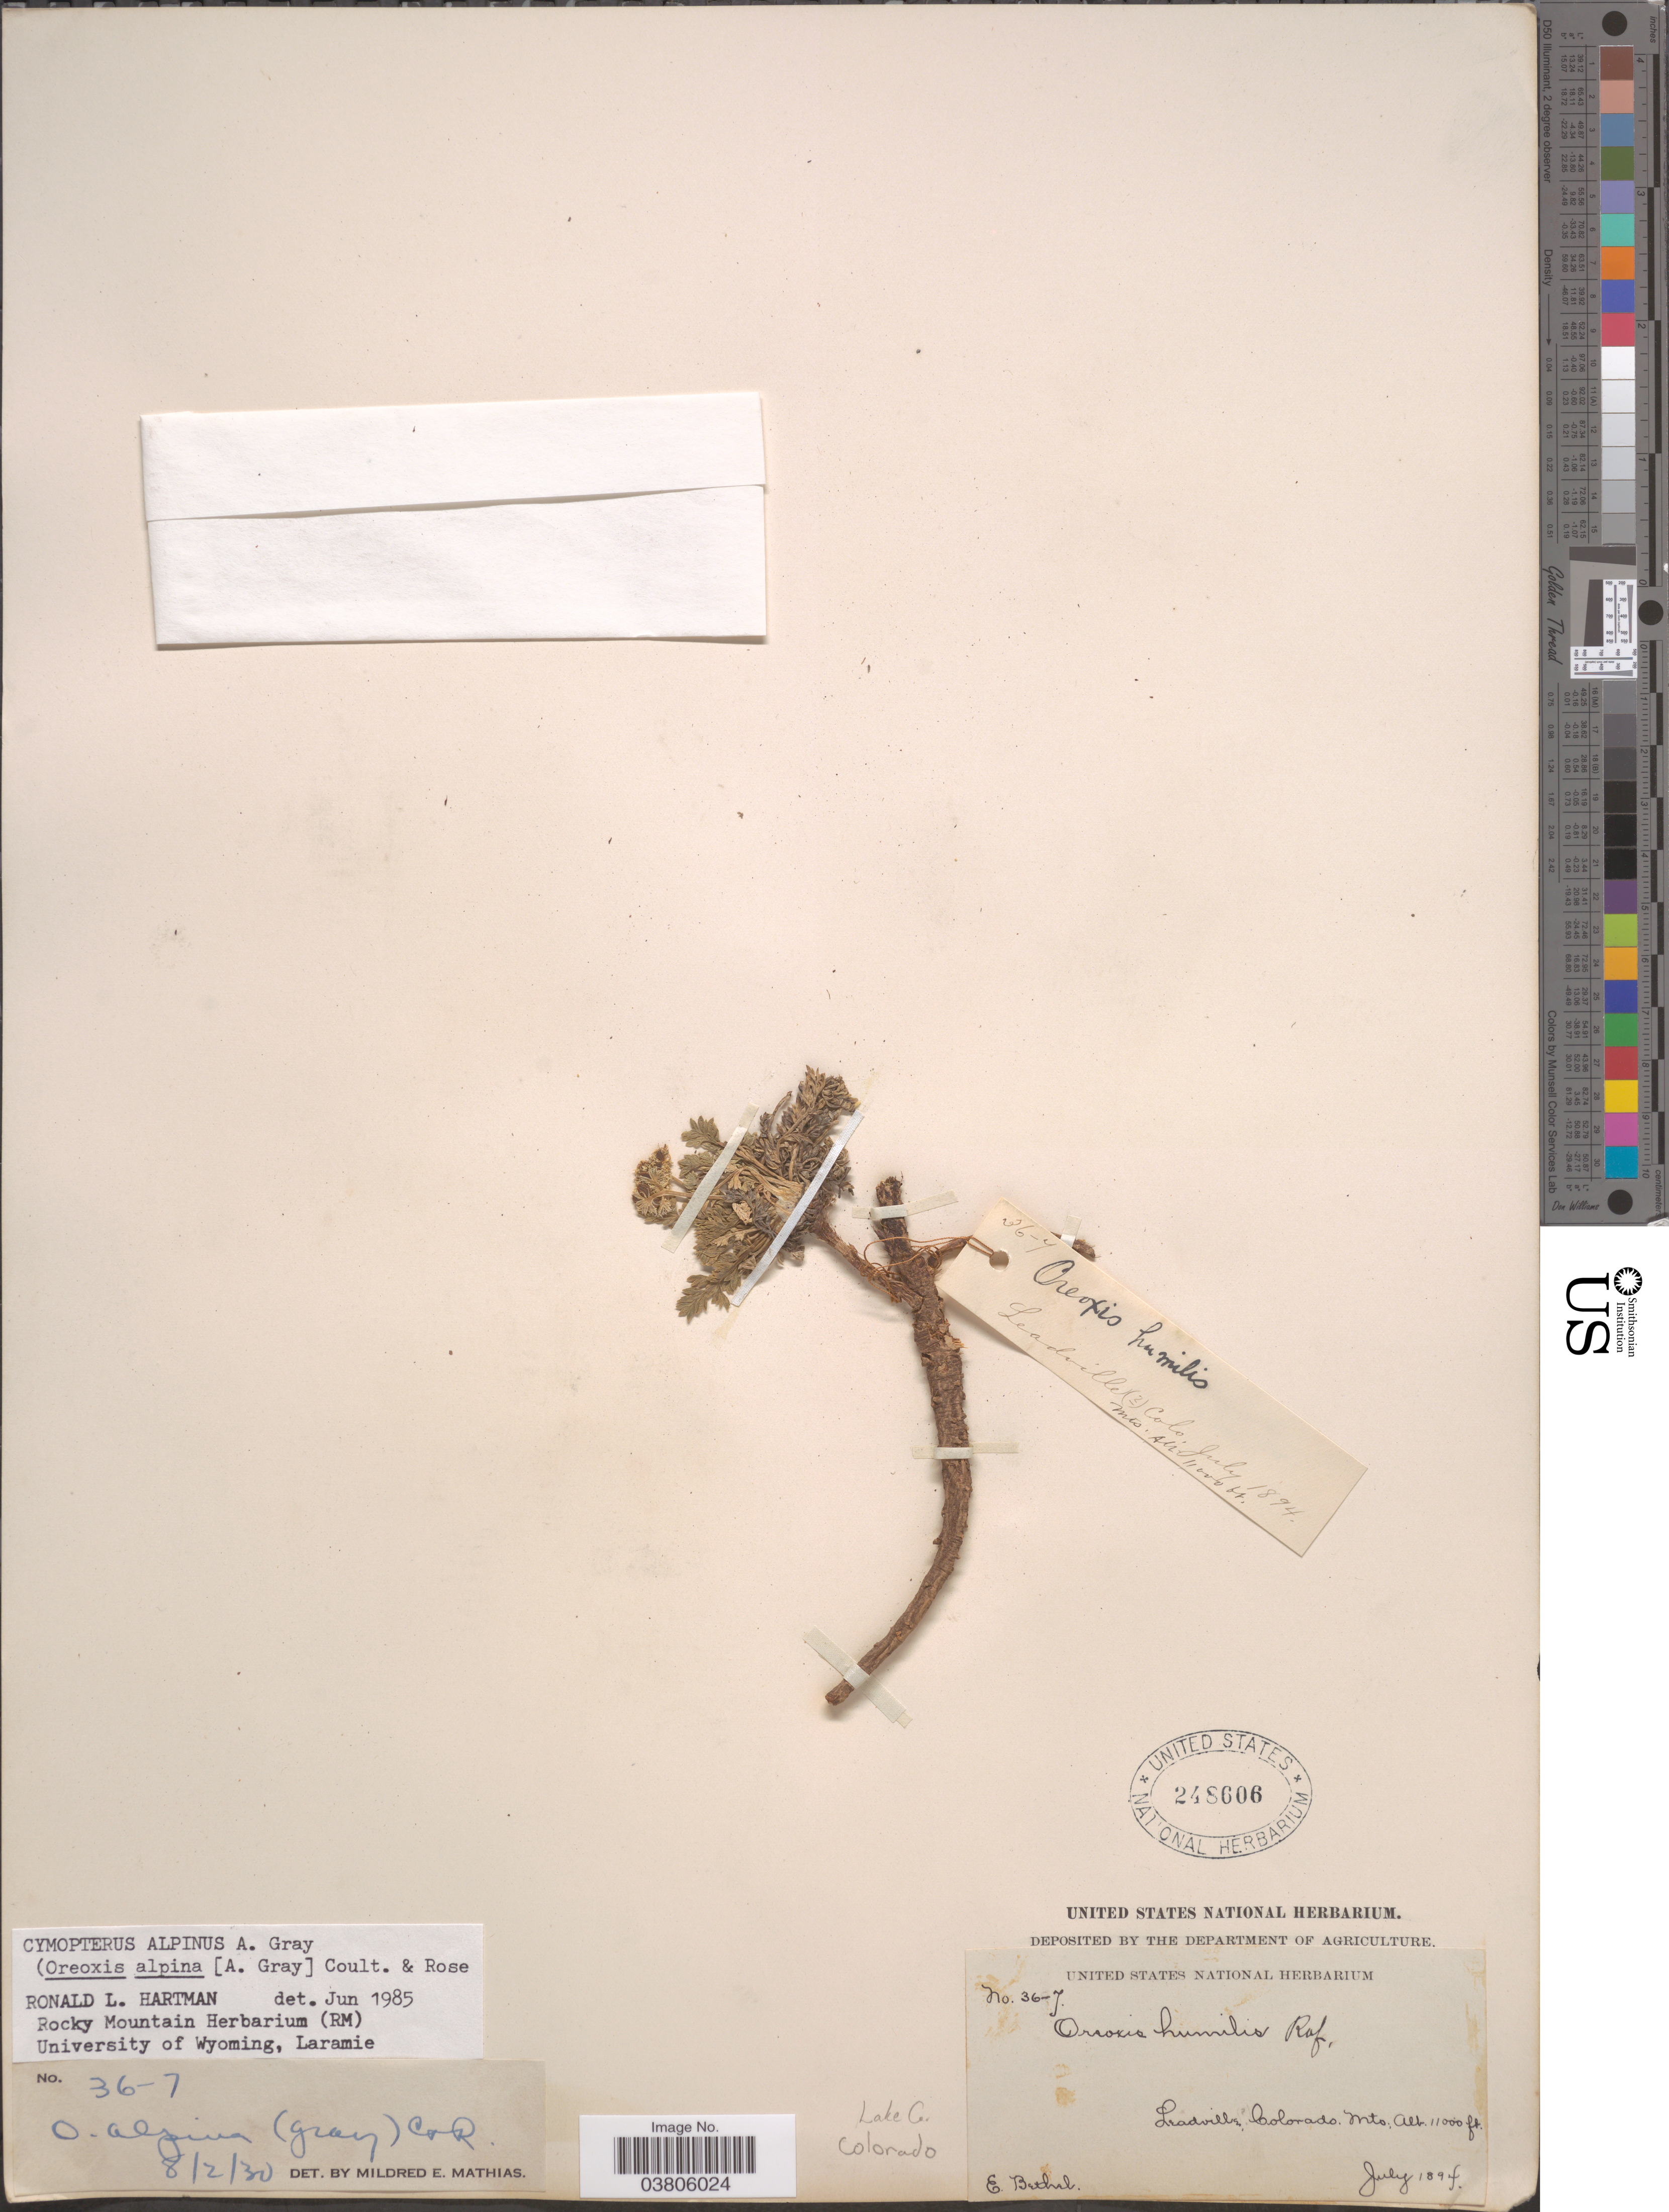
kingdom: Plantae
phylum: Tracheophyta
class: Magnoliopsida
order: Apiales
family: Apiaceae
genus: Cymopterus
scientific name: Cymopterus alpinus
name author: A. Gray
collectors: E. Bethel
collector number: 36-7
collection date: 1894-07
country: United States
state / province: Colorado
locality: Lake Co. Leadville, Colorado Mts.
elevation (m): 3353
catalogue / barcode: US 248606